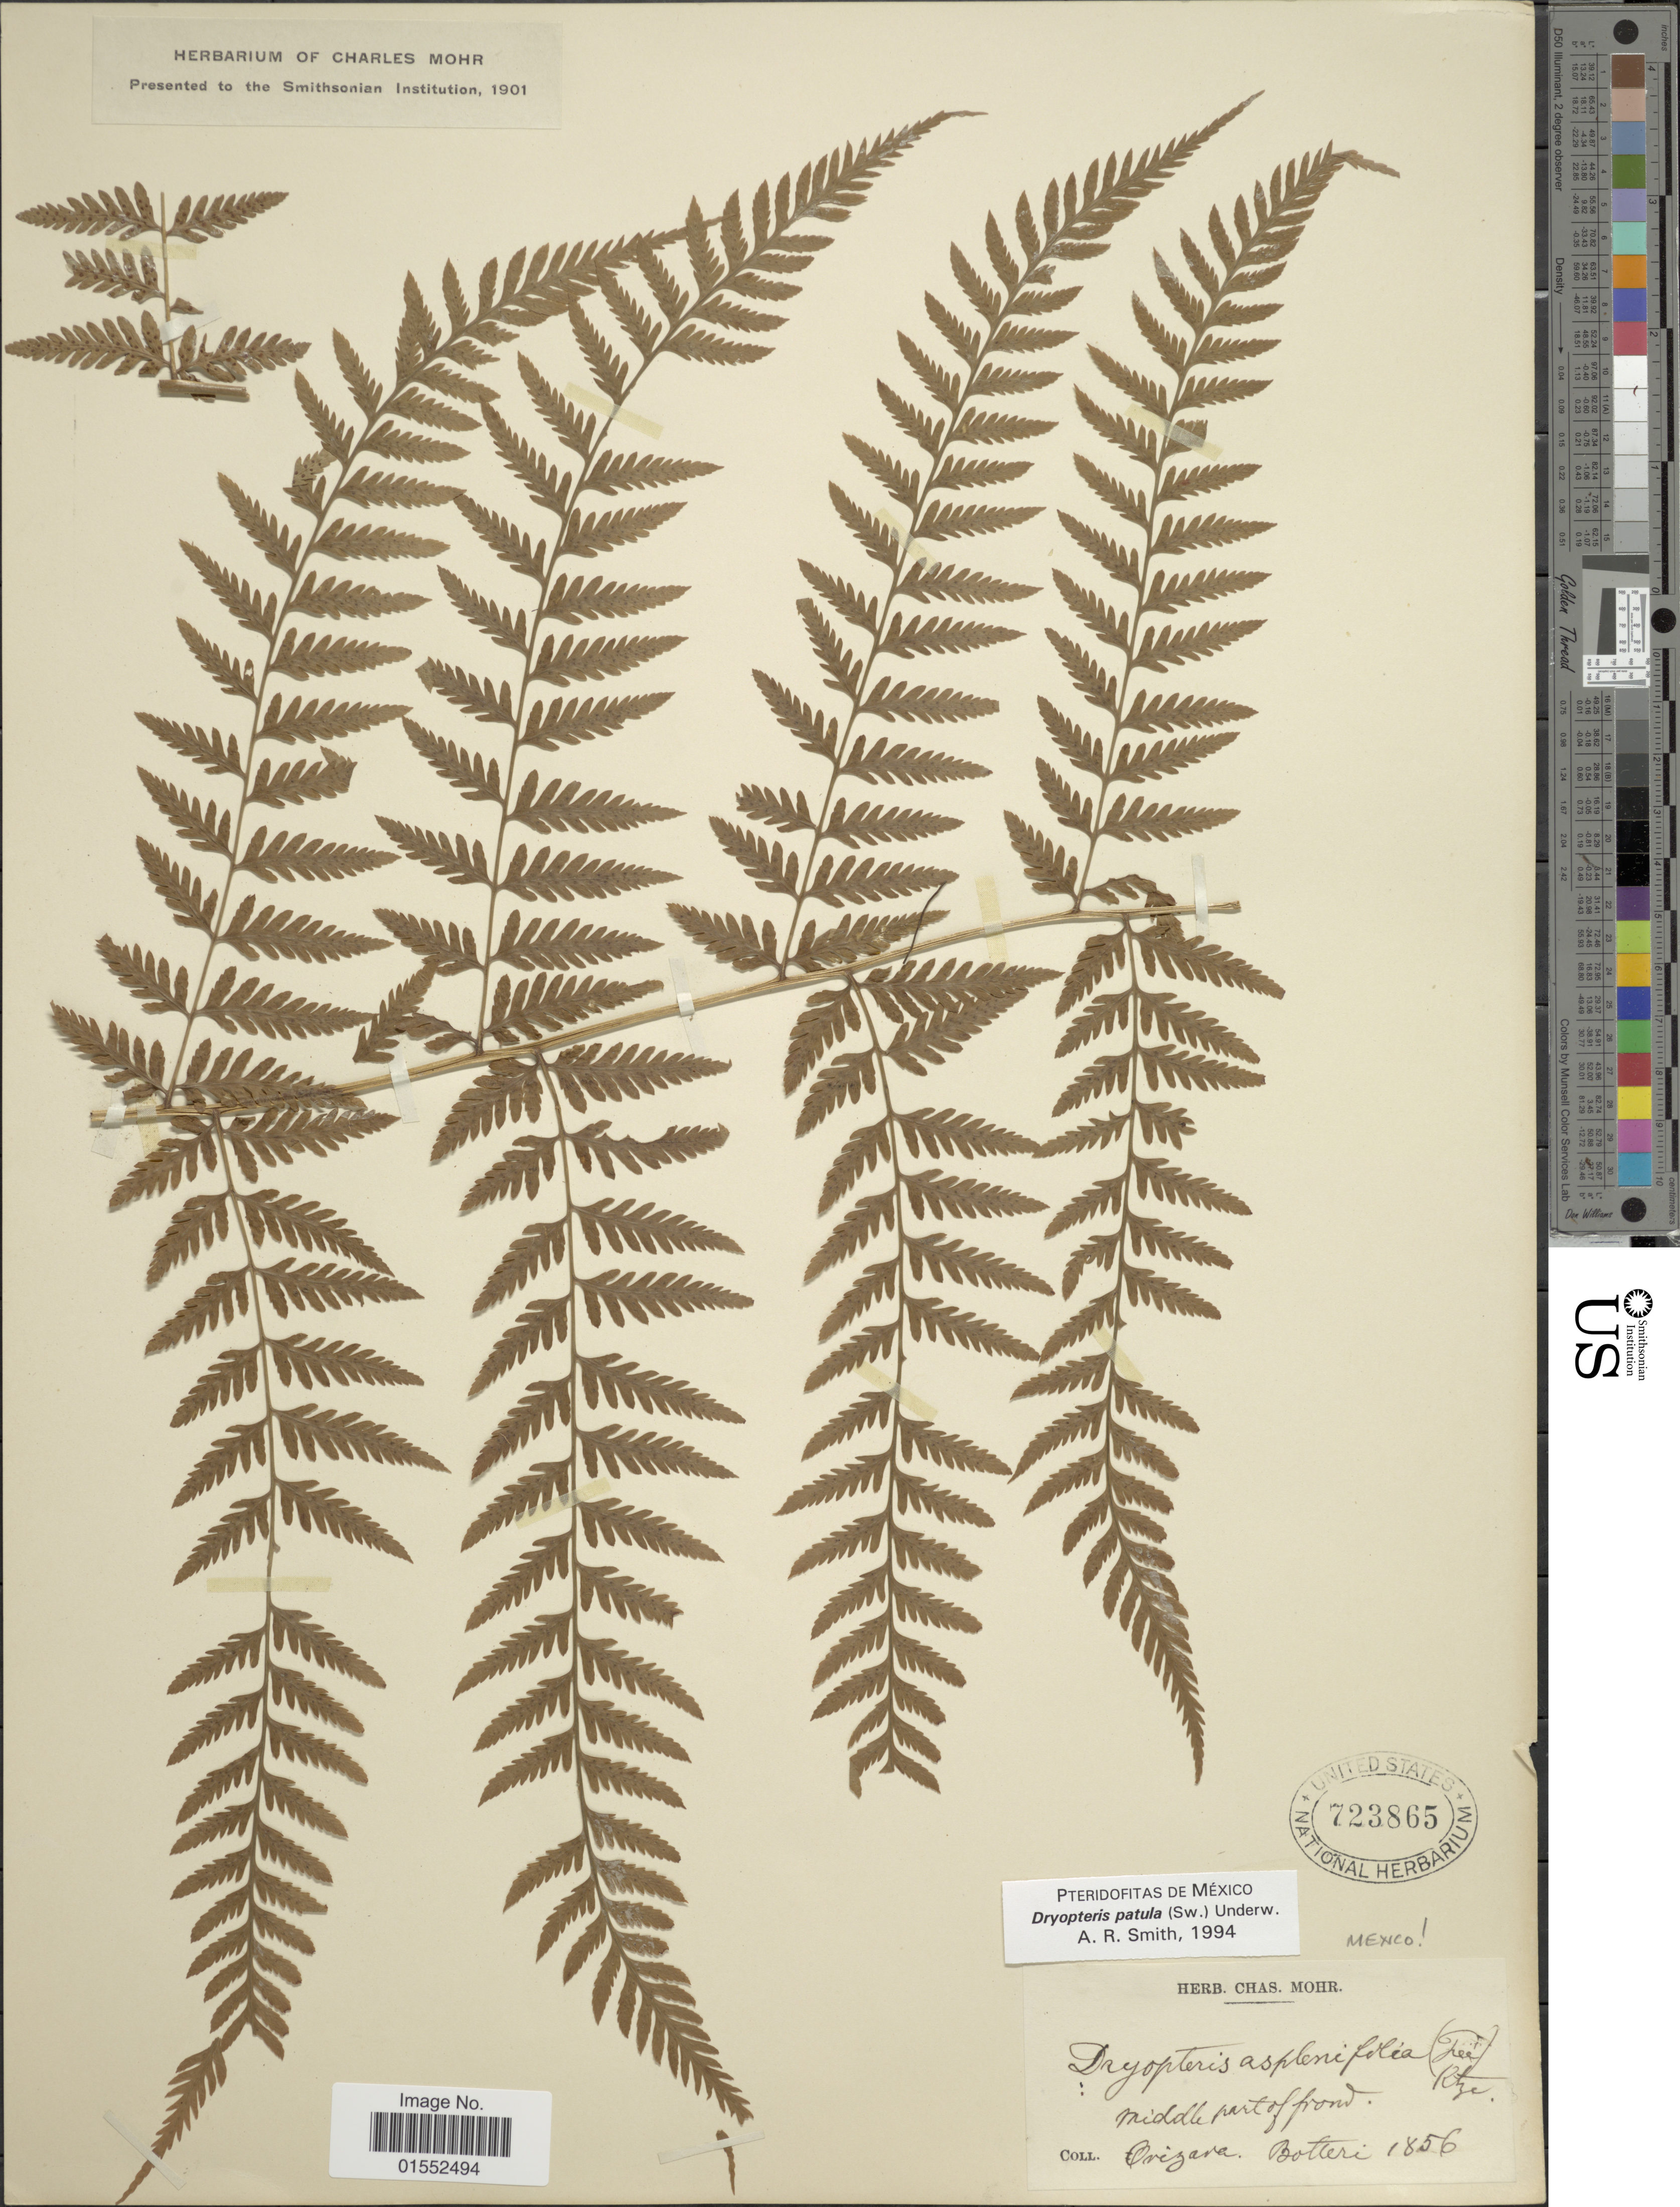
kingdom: Plantae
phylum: Tracheophyta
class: Polypodiopsida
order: Polypodiales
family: Dryopteridaceae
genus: Dryopteris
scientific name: Dryopteris patula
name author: (Sw.) Underw.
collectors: O. Botteri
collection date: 1856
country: Mexico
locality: Middle part of Frond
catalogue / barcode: US 723865